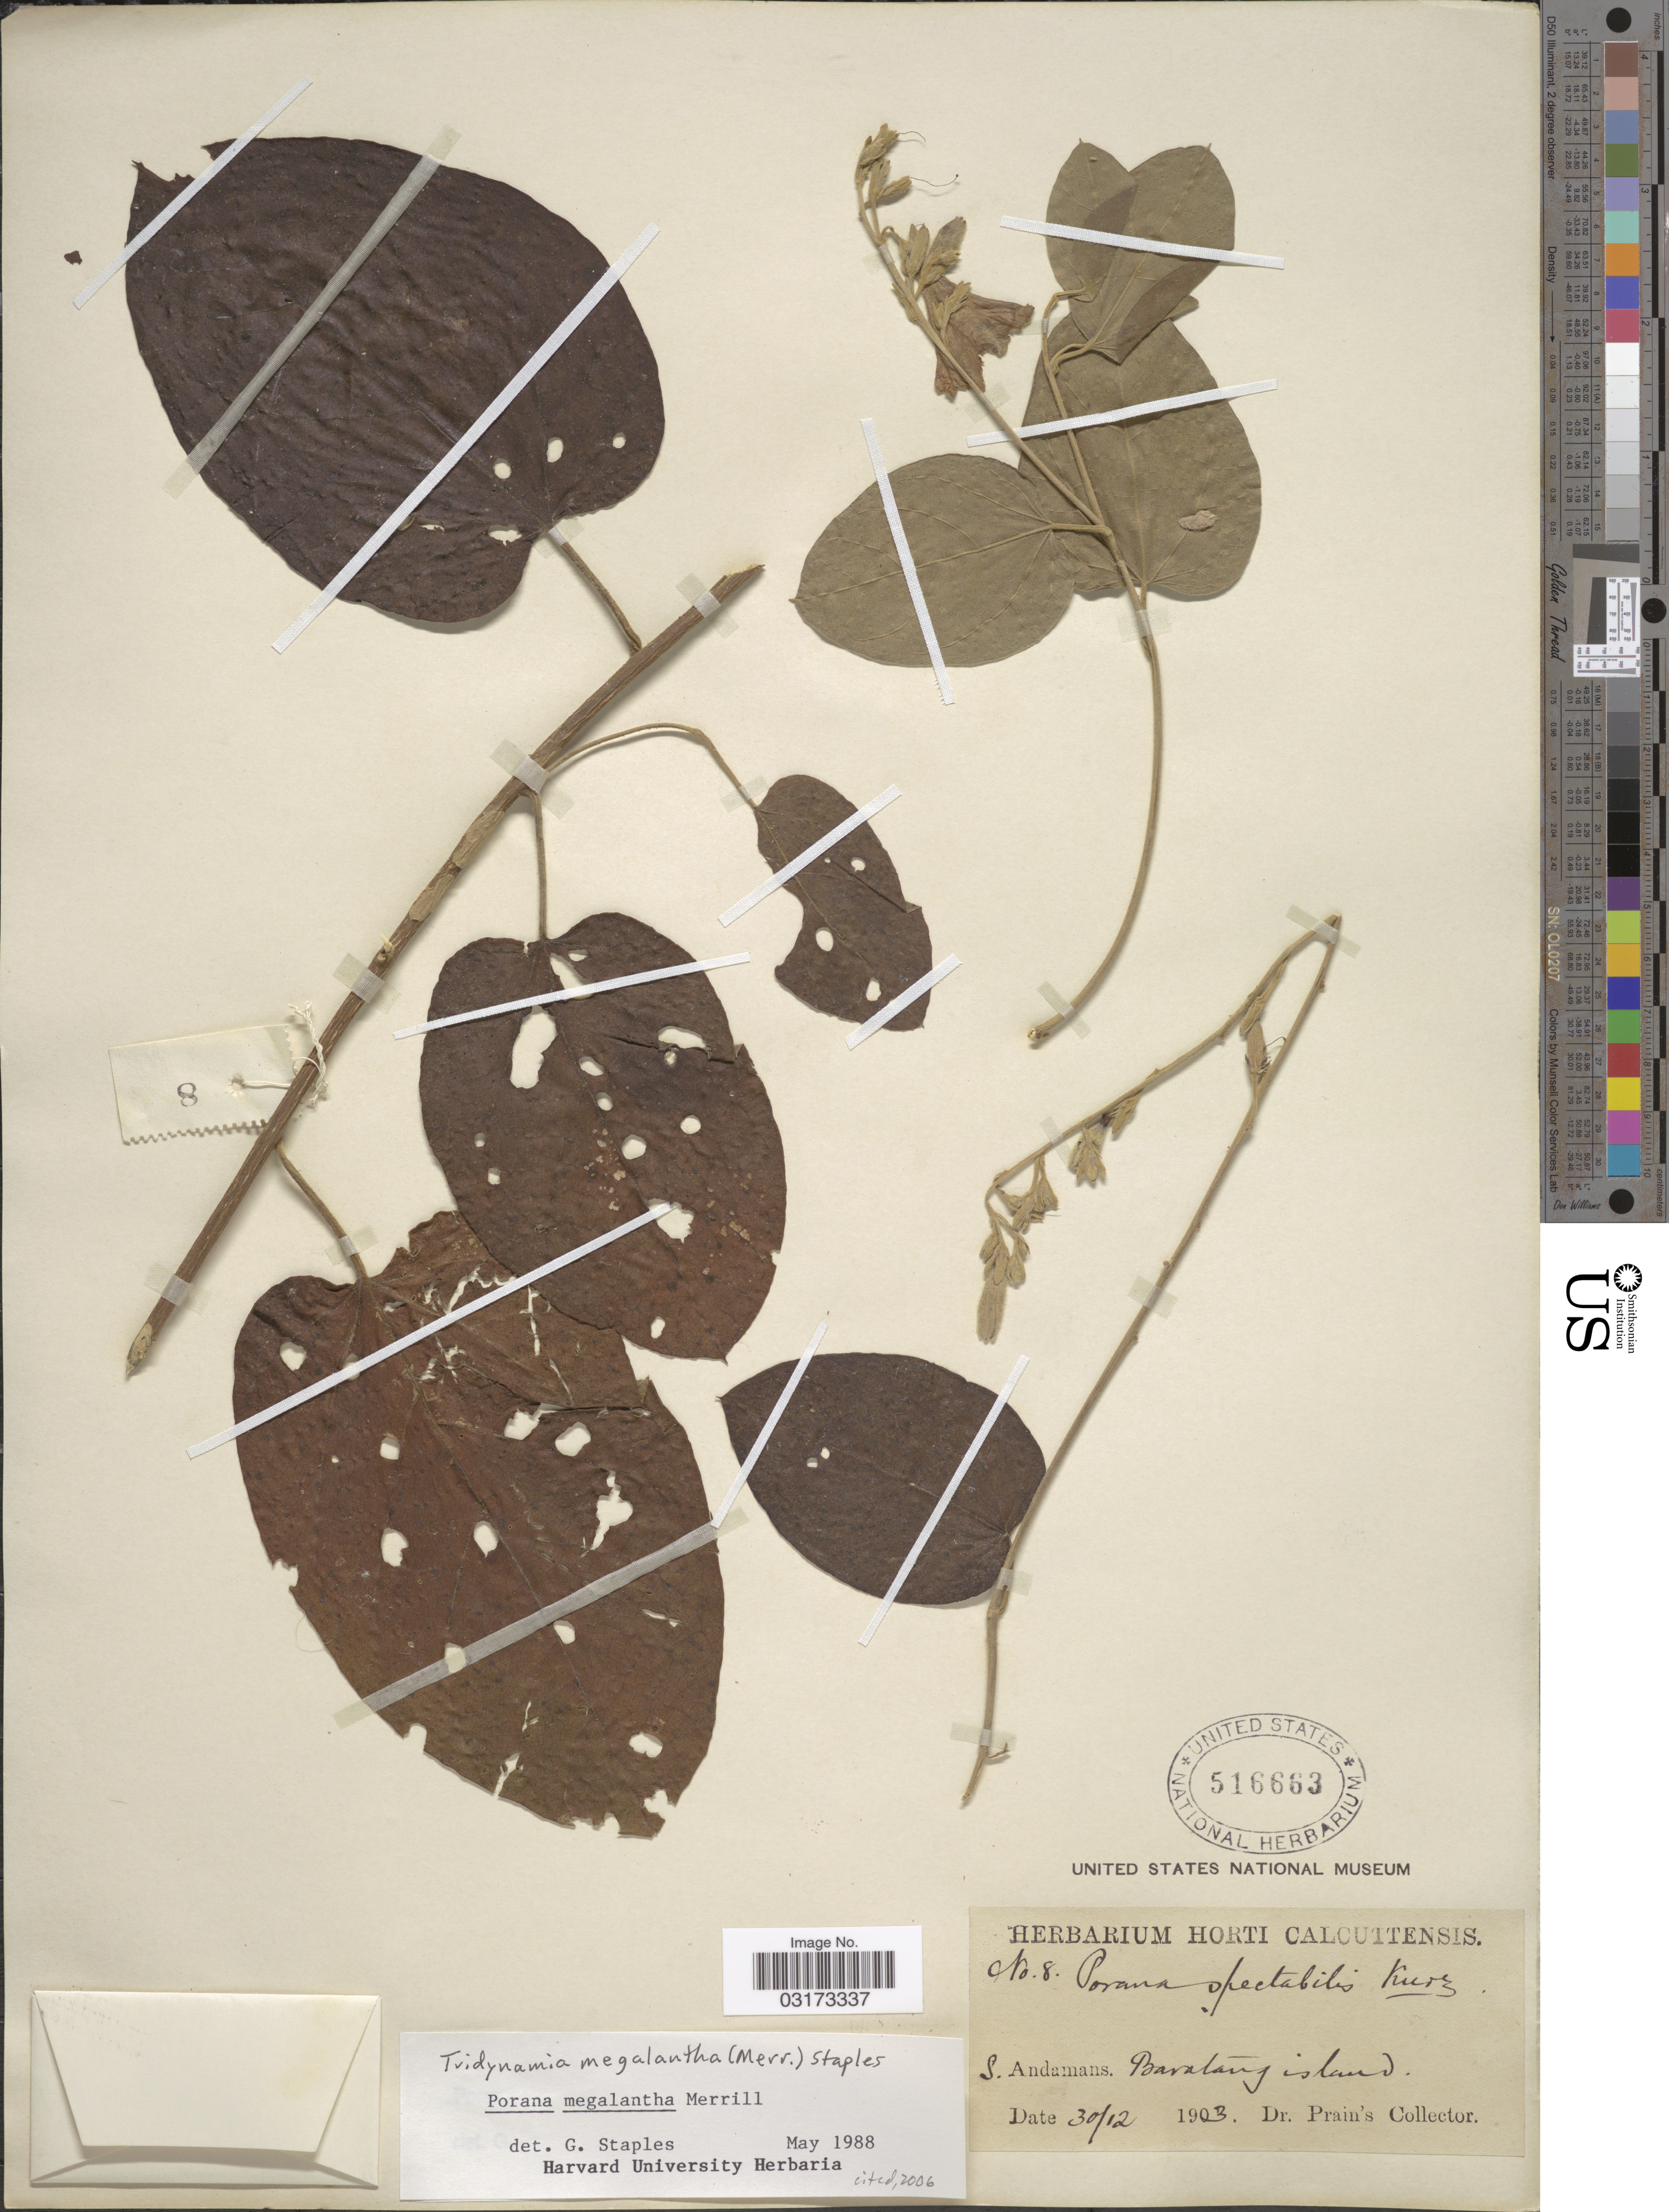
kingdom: Plantae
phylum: Tracheophyta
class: Magnoliopsida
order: Solanales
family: Convolvulaceae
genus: Tridynamia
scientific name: Tridynamia megalantha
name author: (Merr.) Staples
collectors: Dr. Prain's collector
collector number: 8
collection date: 1903-12-30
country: India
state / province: Andaman and Nicobar Islands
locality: S. Andamans. Baratang island.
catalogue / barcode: US 516663